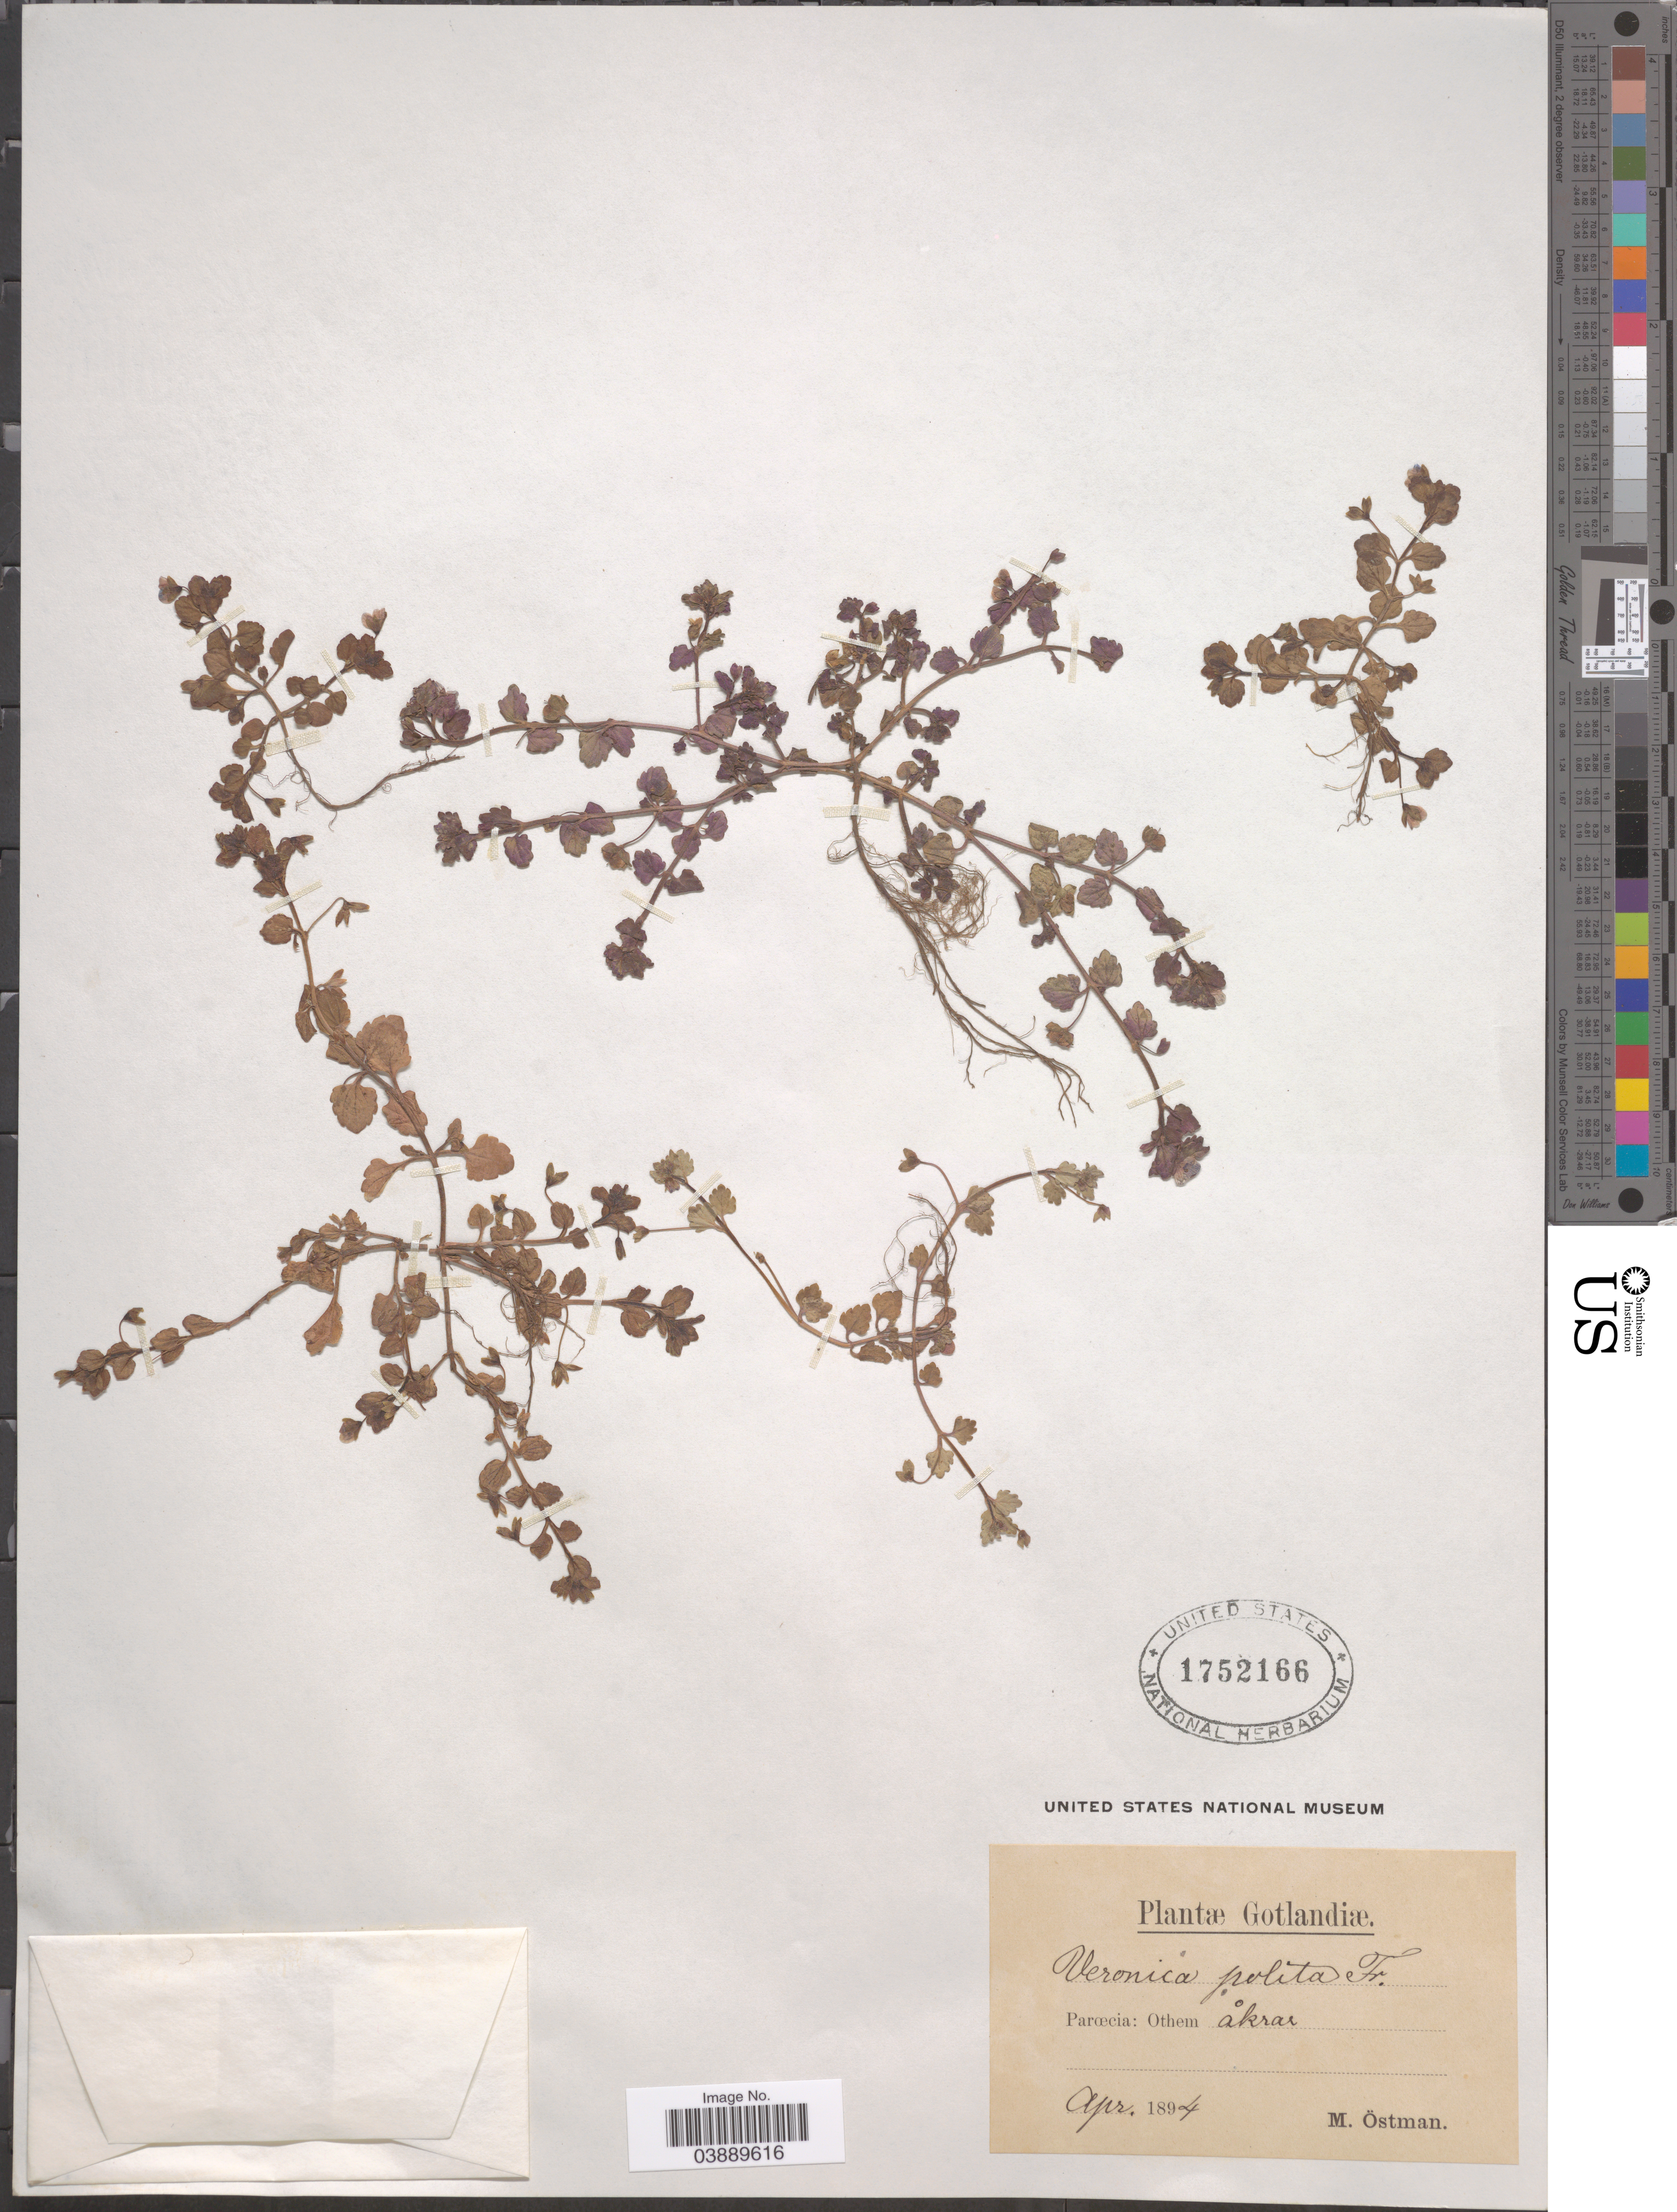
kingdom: Plantae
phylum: Tracheophyta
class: Magnoliopsida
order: Lamiales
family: Plantaginaceae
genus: Veronica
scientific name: Veronica polita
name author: Fr.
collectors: M. Östman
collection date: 1894-04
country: Sweden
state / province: Gotland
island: Gotland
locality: Parœcia: Othem åkrar.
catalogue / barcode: US 1752166